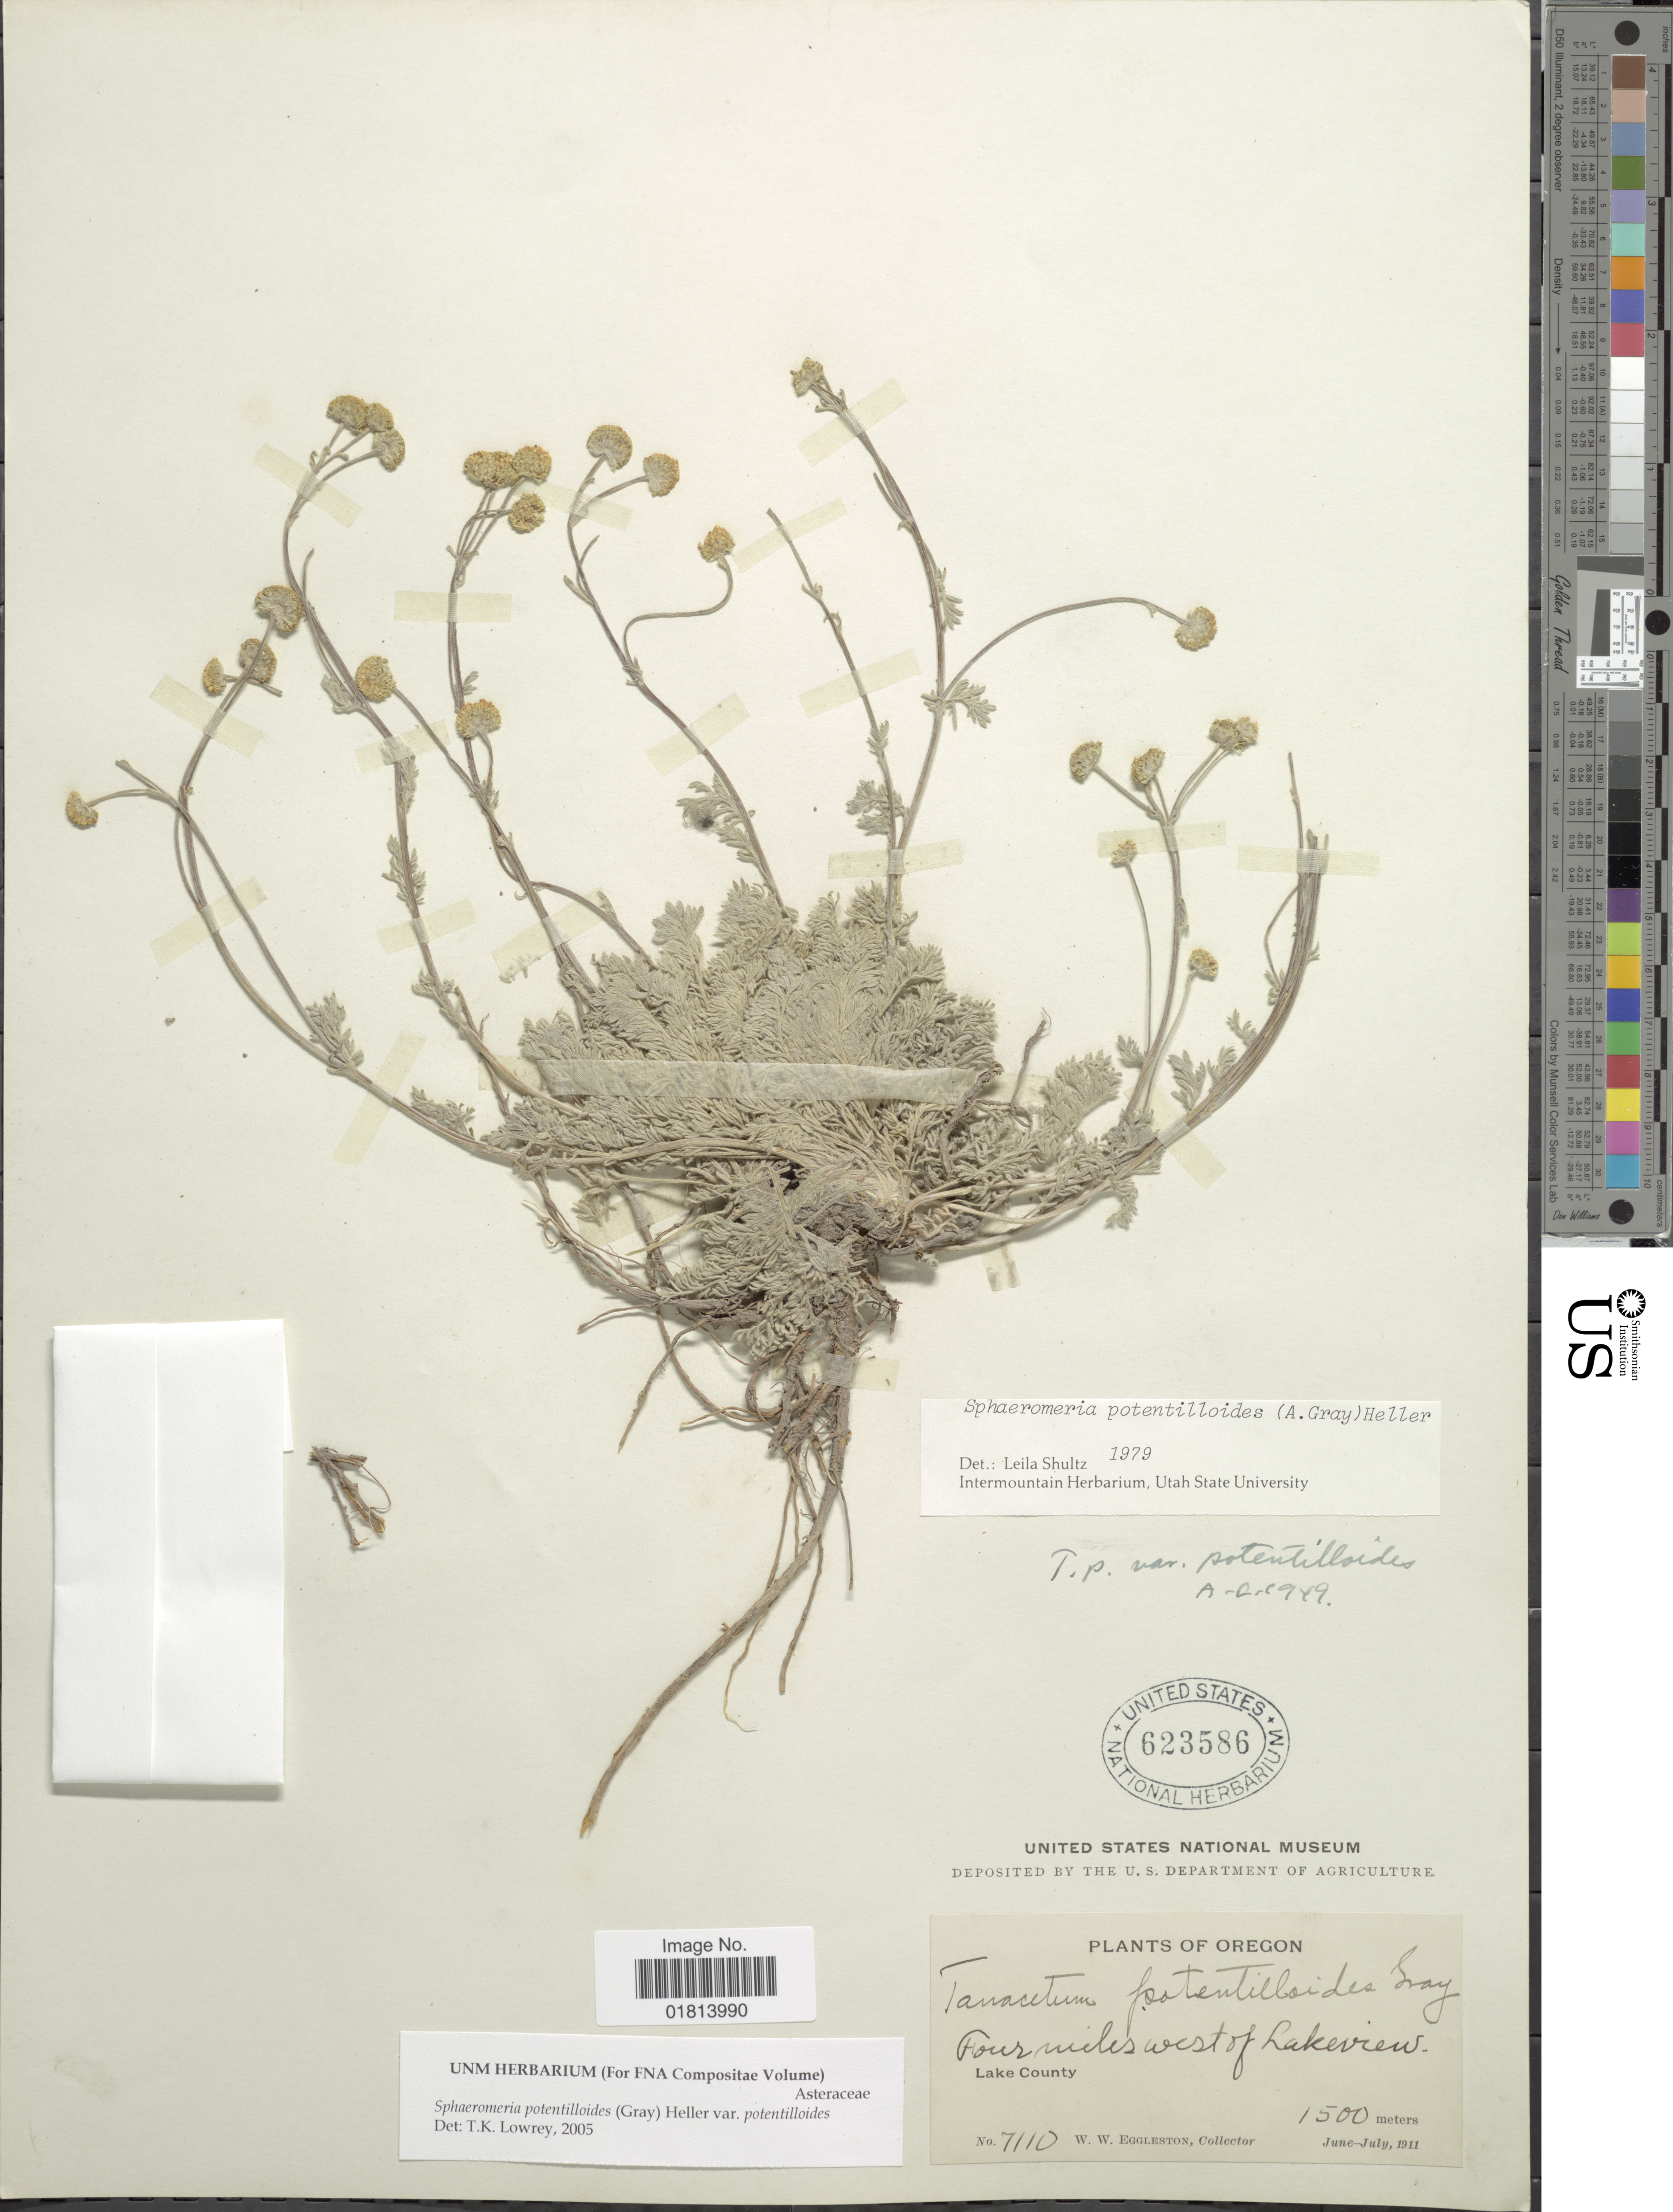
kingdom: Plantae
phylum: Tracheophyta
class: Magnoliopsida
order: Asterales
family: Asteraceae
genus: Sphaeromeria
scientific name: Sphaeromeria potentilloides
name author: (A. Gray) A. Heller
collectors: W. W. Eggleston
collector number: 7110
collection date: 1911-06/1911-07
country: United States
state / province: Oregon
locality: Four miles west of Lakeview. Lake County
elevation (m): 1500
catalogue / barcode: US 623586